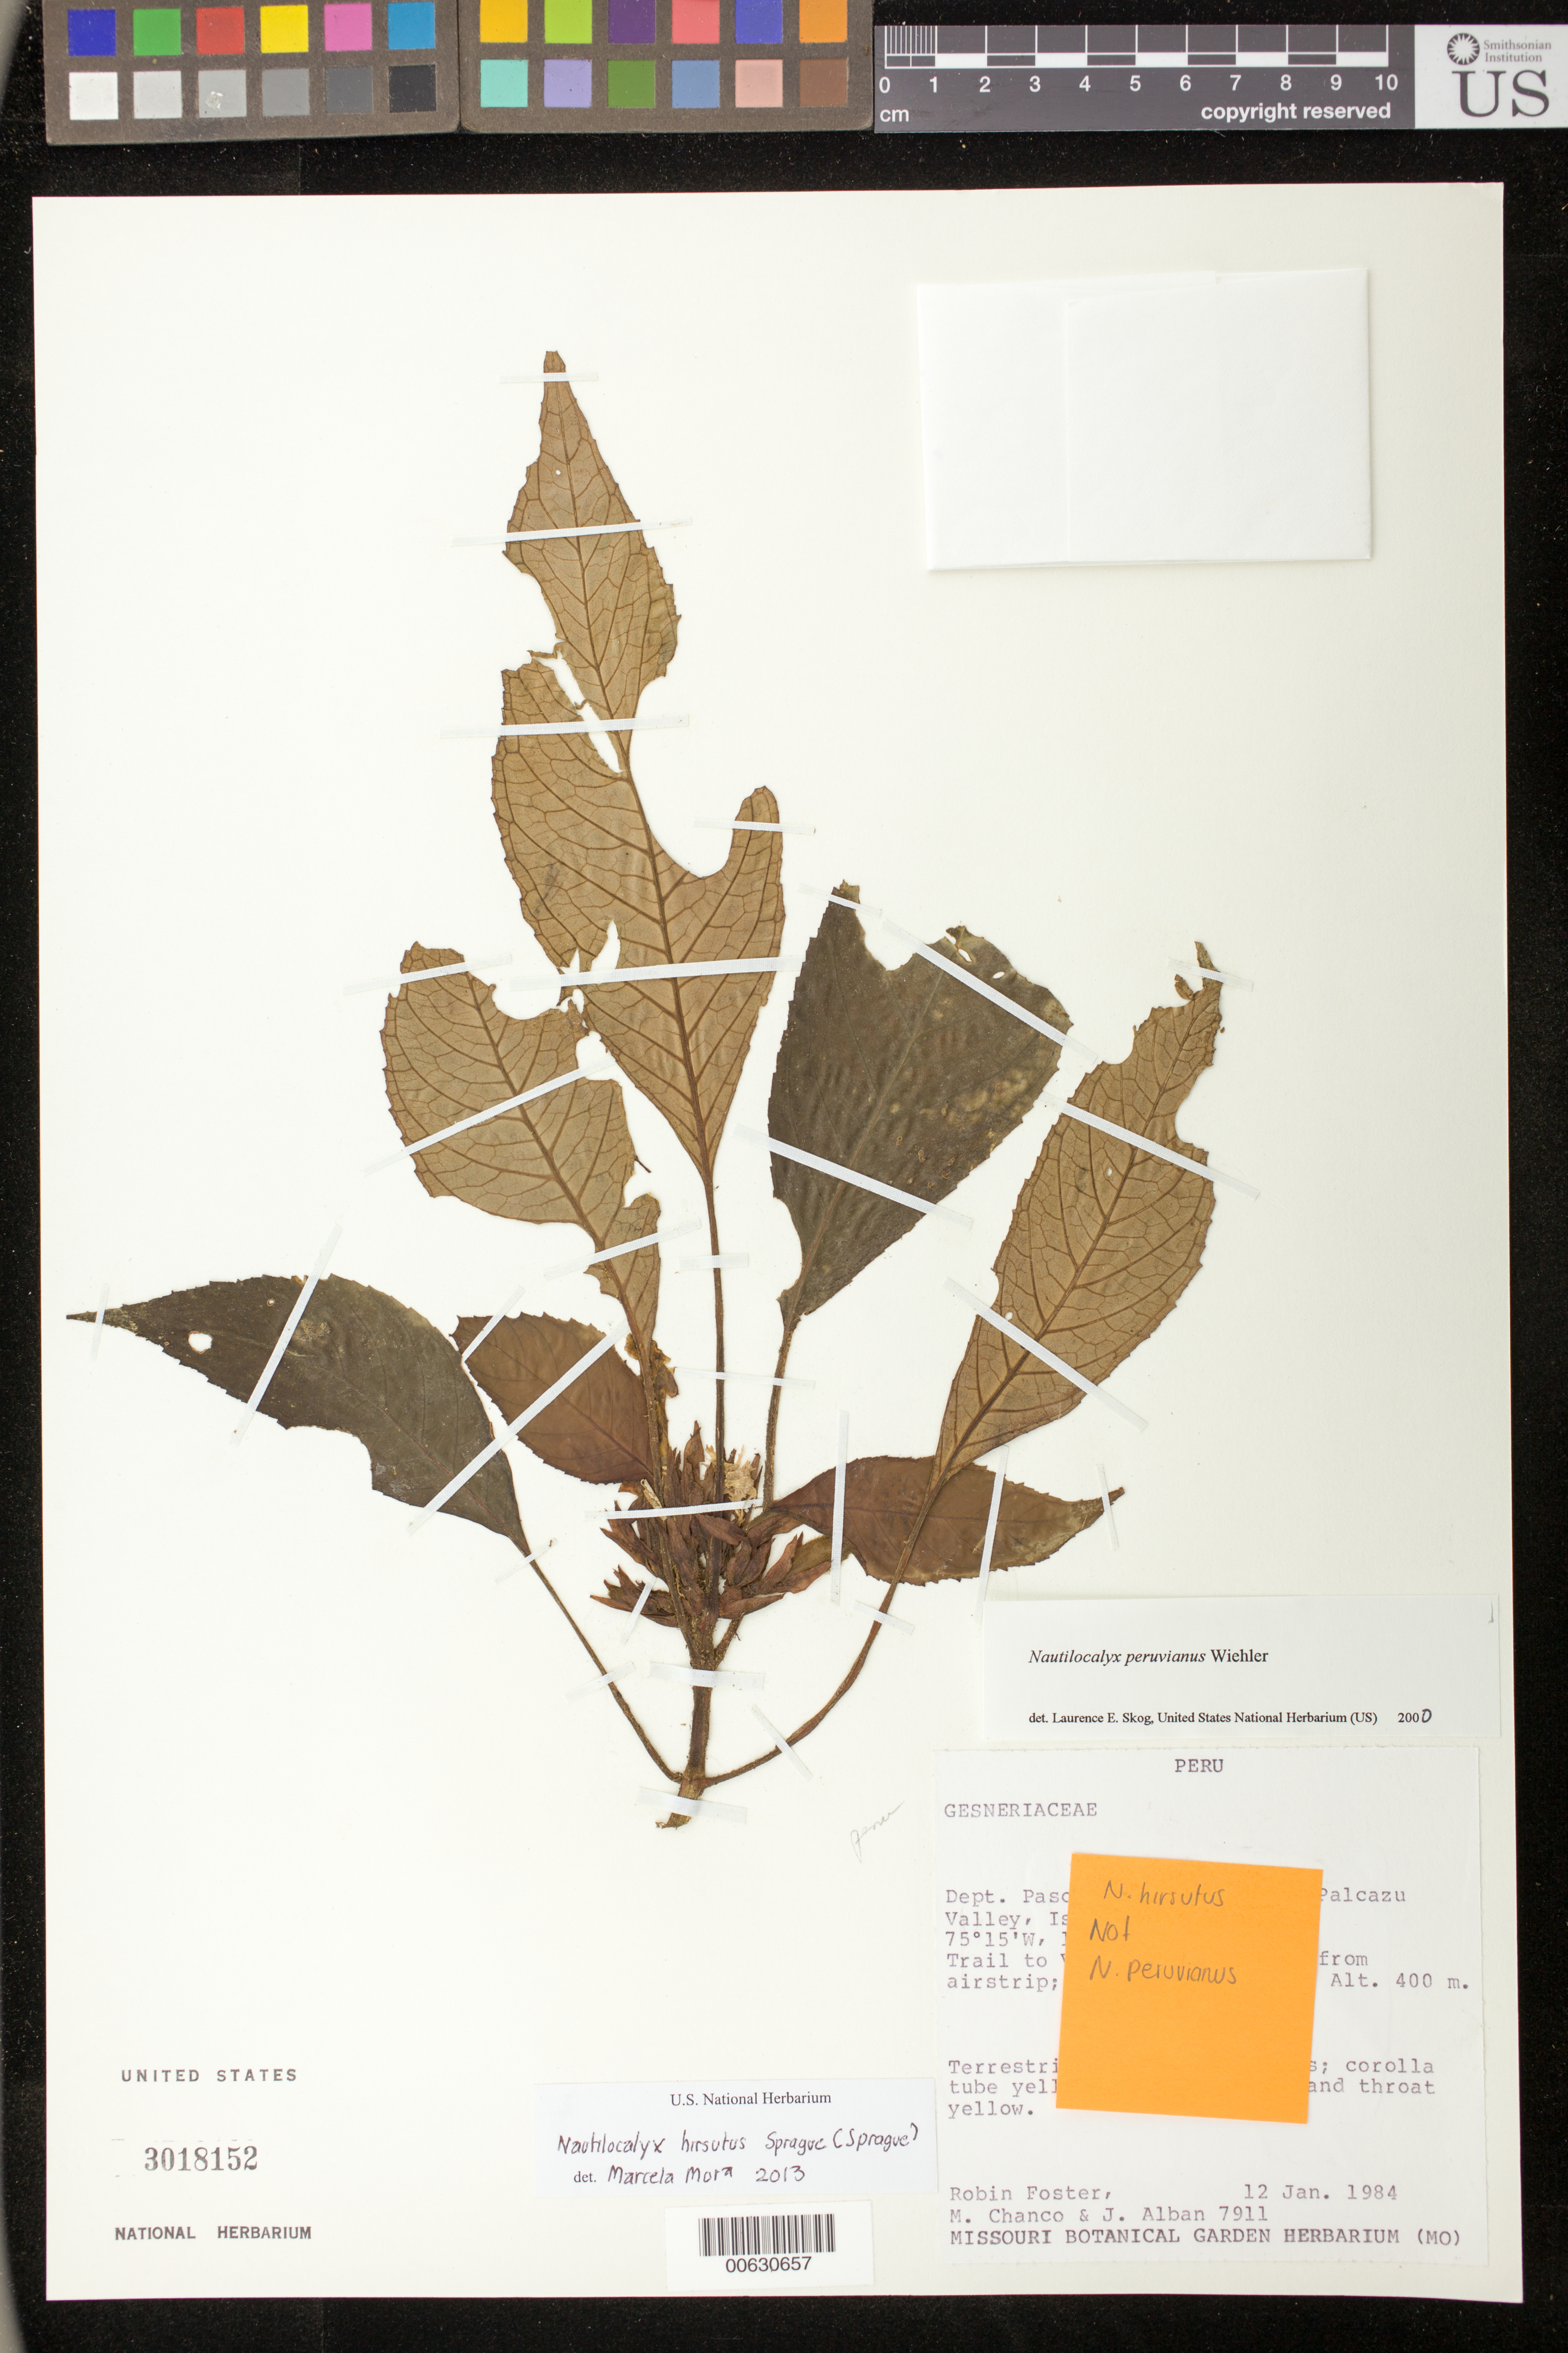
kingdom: Plantae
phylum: Tracheophyta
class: Magnoliopsida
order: Lamiales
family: Gesneriaceae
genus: Nautilocalyx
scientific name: Nautilocalyx hirsutus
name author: (Sprague) Sprague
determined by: Mora, M. Marcela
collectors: R. Foster, M. Chanco & J. Alban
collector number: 7911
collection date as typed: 12 Jan 1984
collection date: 1984-01-12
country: Peru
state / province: Pasco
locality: Prov. Oxapampa, Palcazu Valley, Iscozacin; trail to Villa America, 4 km from airstrip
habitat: Low forested hills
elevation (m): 400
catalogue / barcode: US 3018152